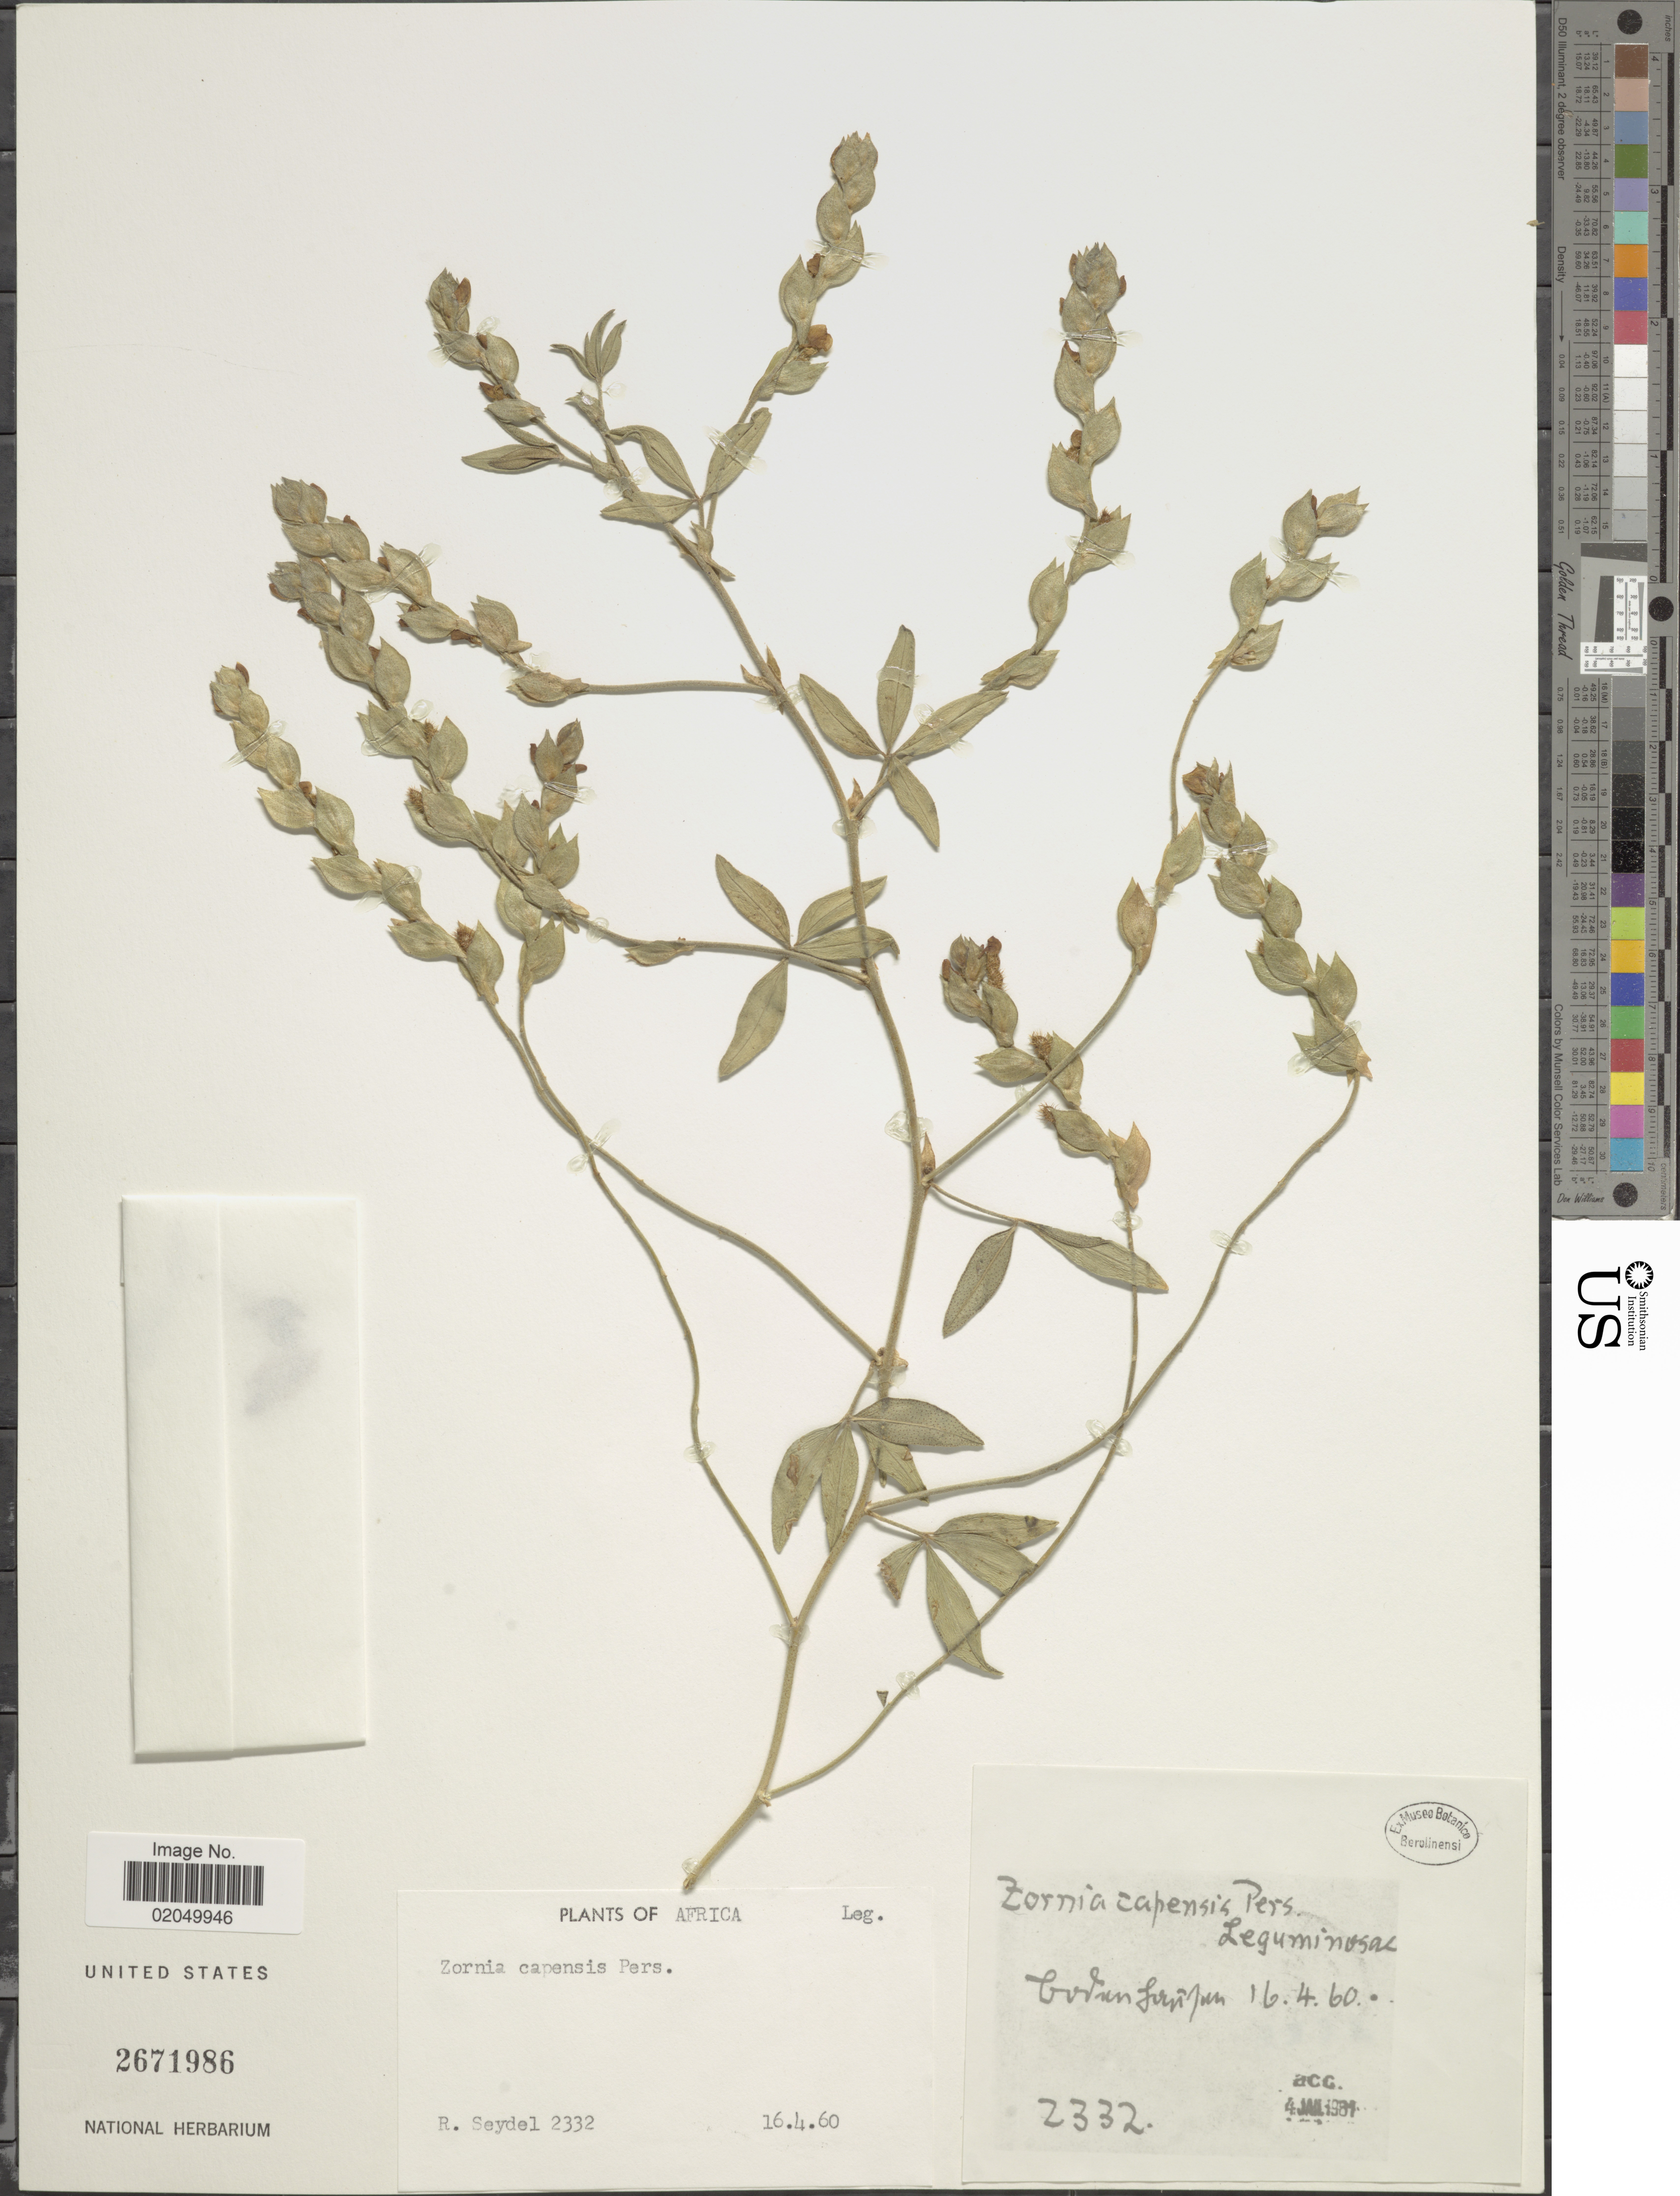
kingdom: Plantae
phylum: Tracheophyta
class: Magnoliopsida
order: Fabales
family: Fabaceae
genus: Zornia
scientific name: Zornia capensis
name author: Pers.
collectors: R. Seydel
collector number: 2332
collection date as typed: Transcribed d/m/y: 16/4/60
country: Namibia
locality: Codunjornjun [interpreted]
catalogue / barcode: US 2671986